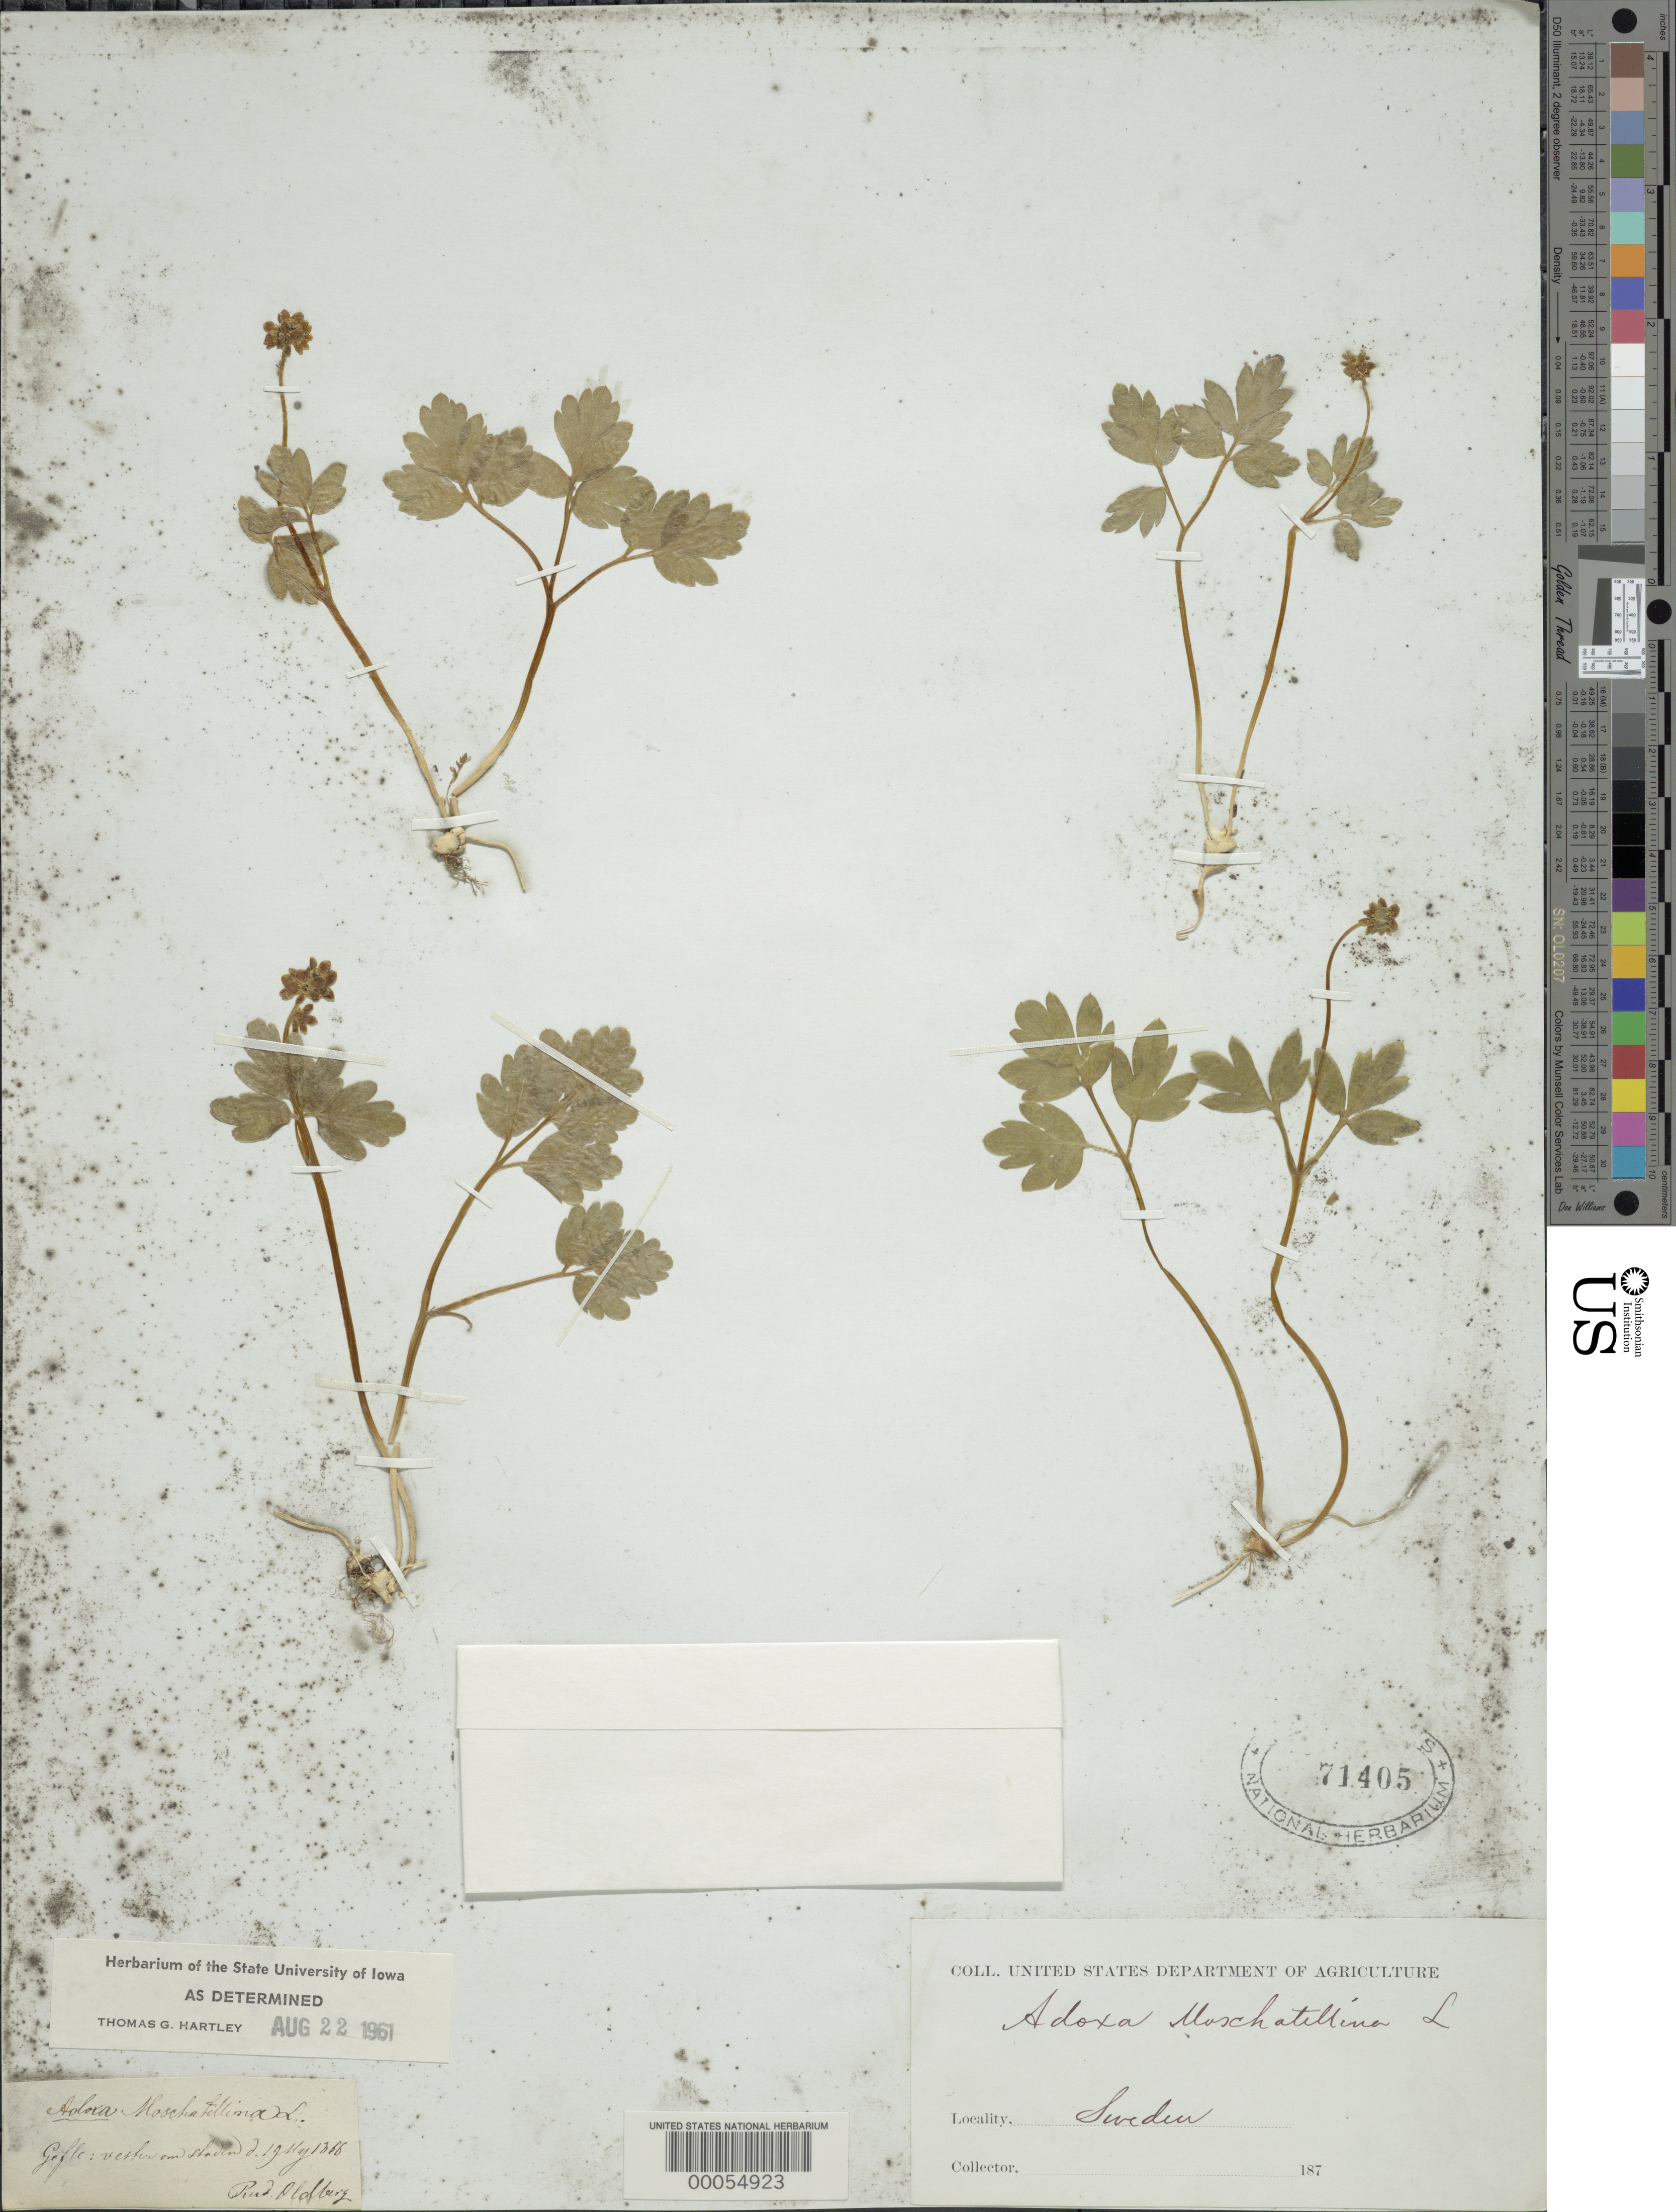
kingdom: Plantae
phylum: Tracheophyta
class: Magnoliopsida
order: Dipsacales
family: Viburnaceae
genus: Adoxa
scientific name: Adoxa moschatellina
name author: L.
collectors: R. Oldberg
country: Sweden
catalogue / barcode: US 71405